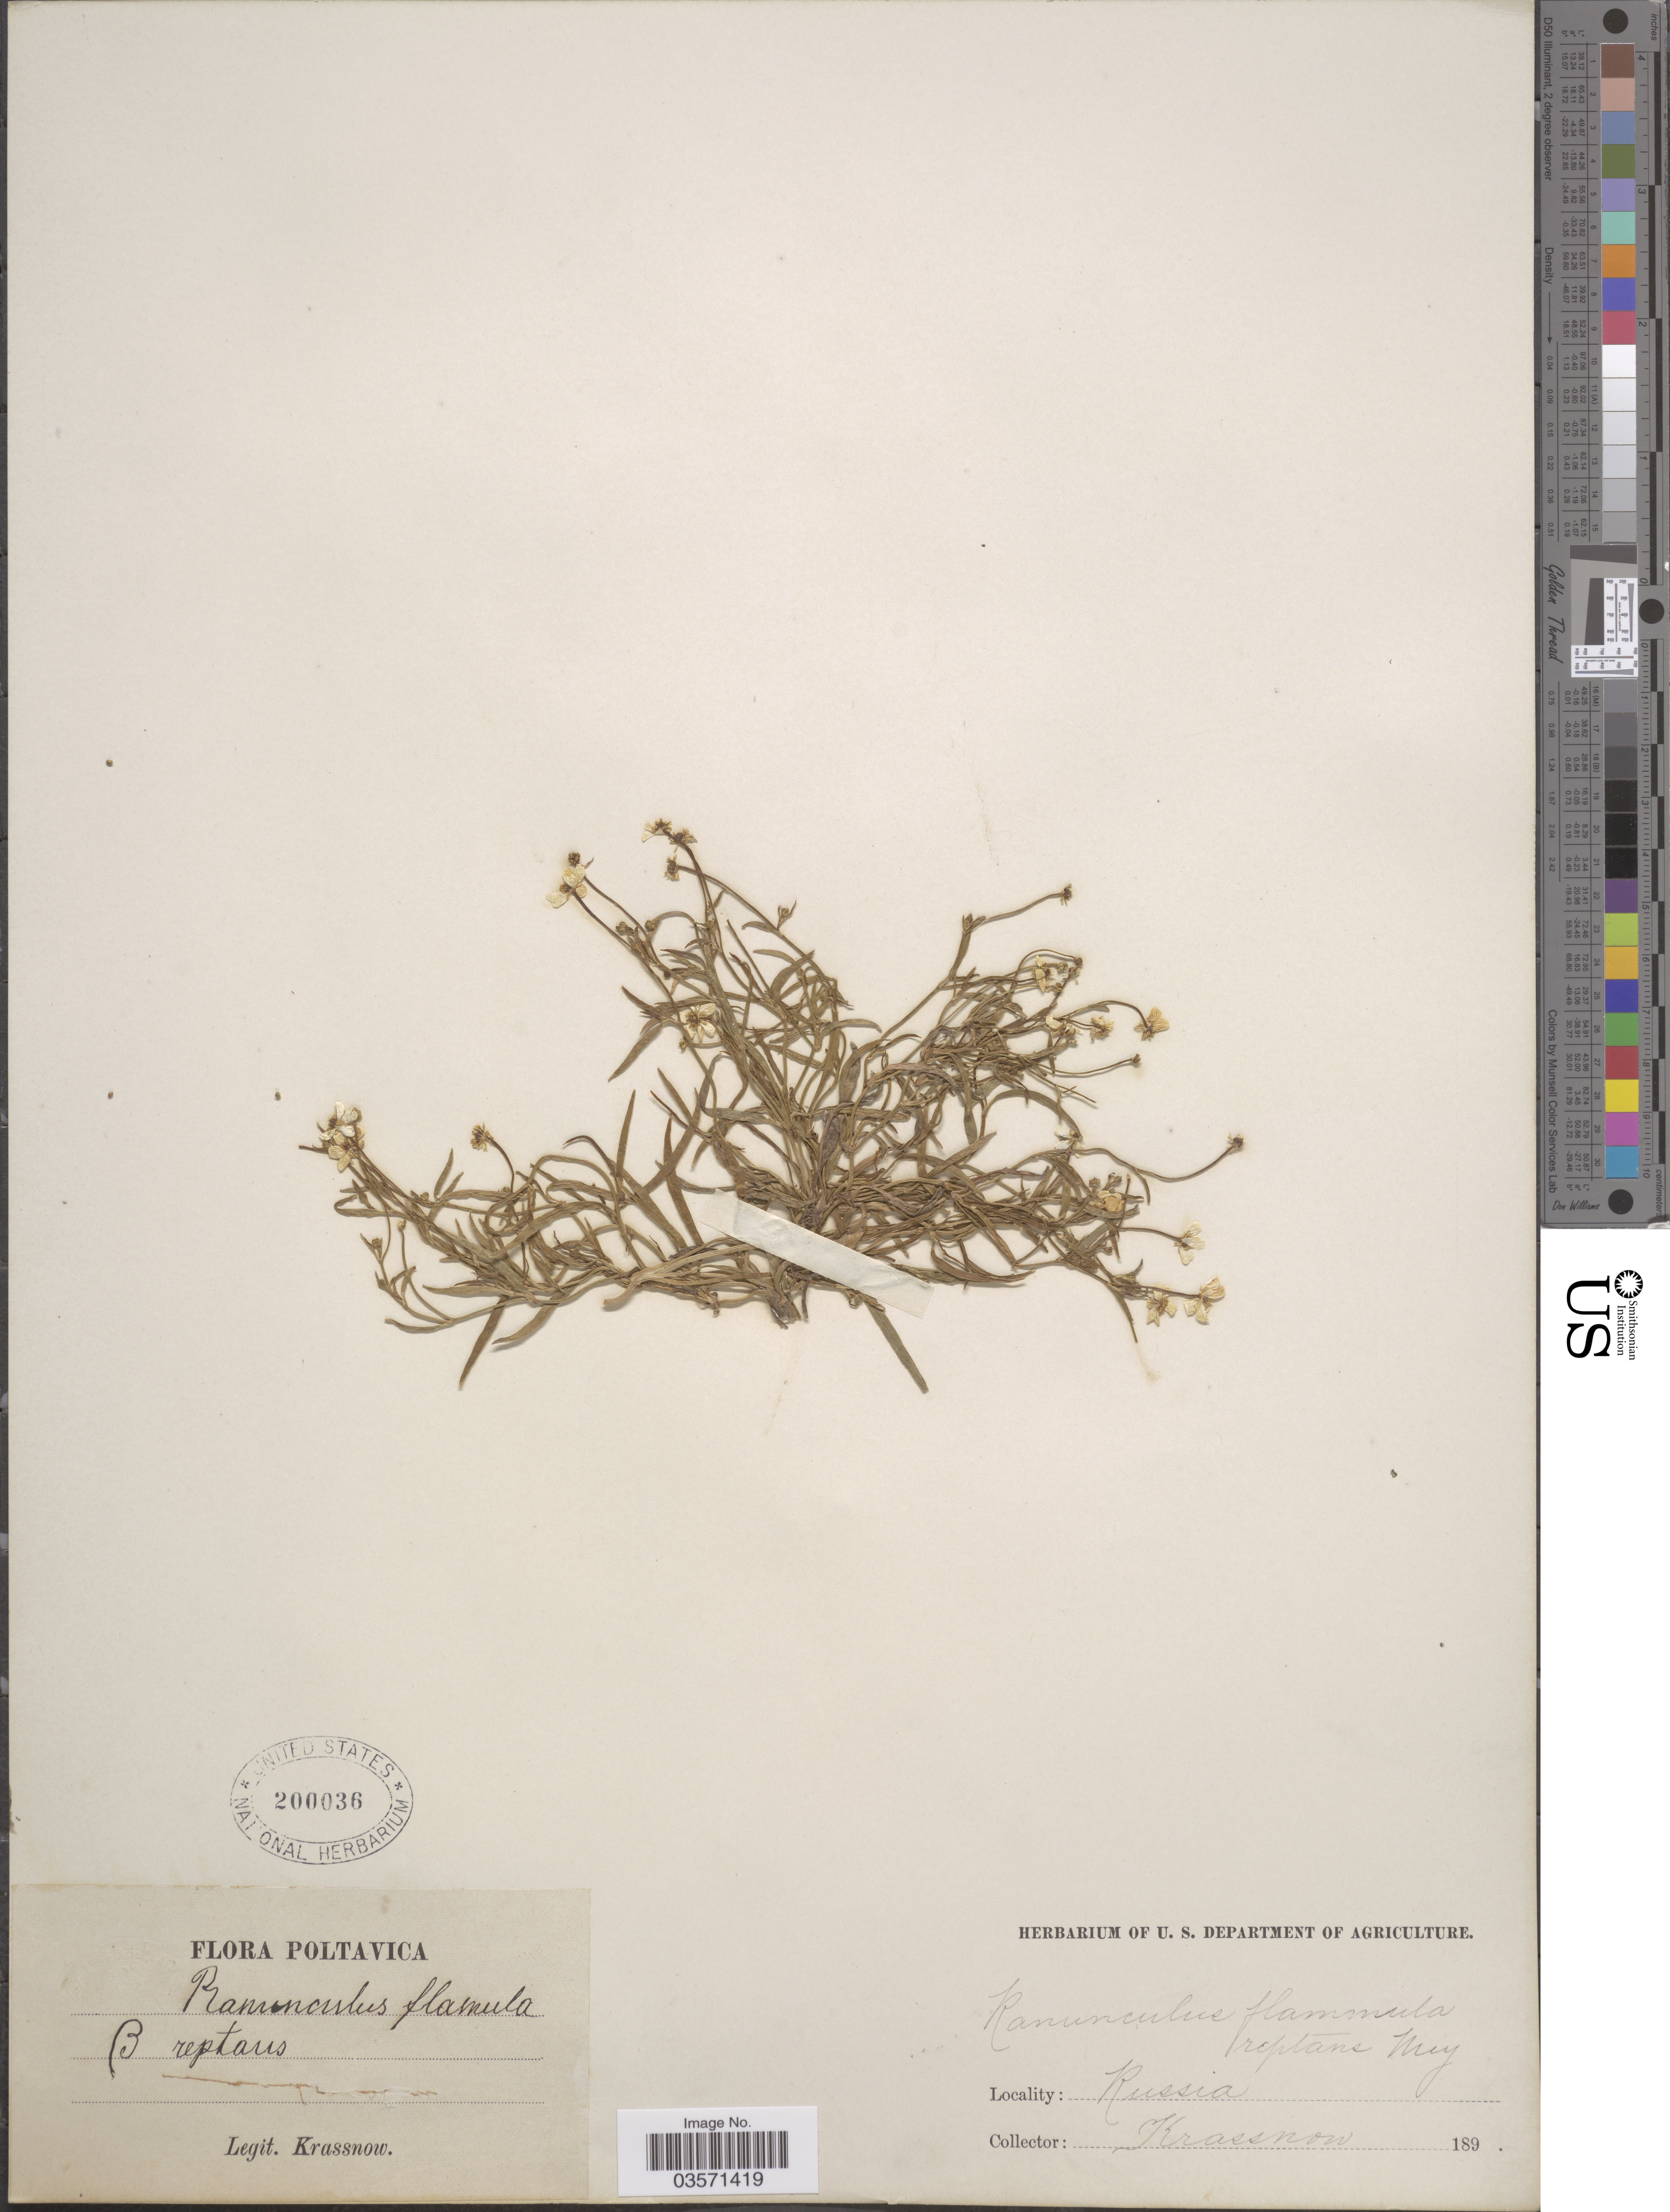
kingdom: Plantae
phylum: Tracheophyta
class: Magnoliopsida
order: Ranunculales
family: Ranunculaceae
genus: Ranunculus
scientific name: Ranunculus flammula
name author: L.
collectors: -. Krassnow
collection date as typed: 189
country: Ukraine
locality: Poltavica.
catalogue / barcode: US 200036